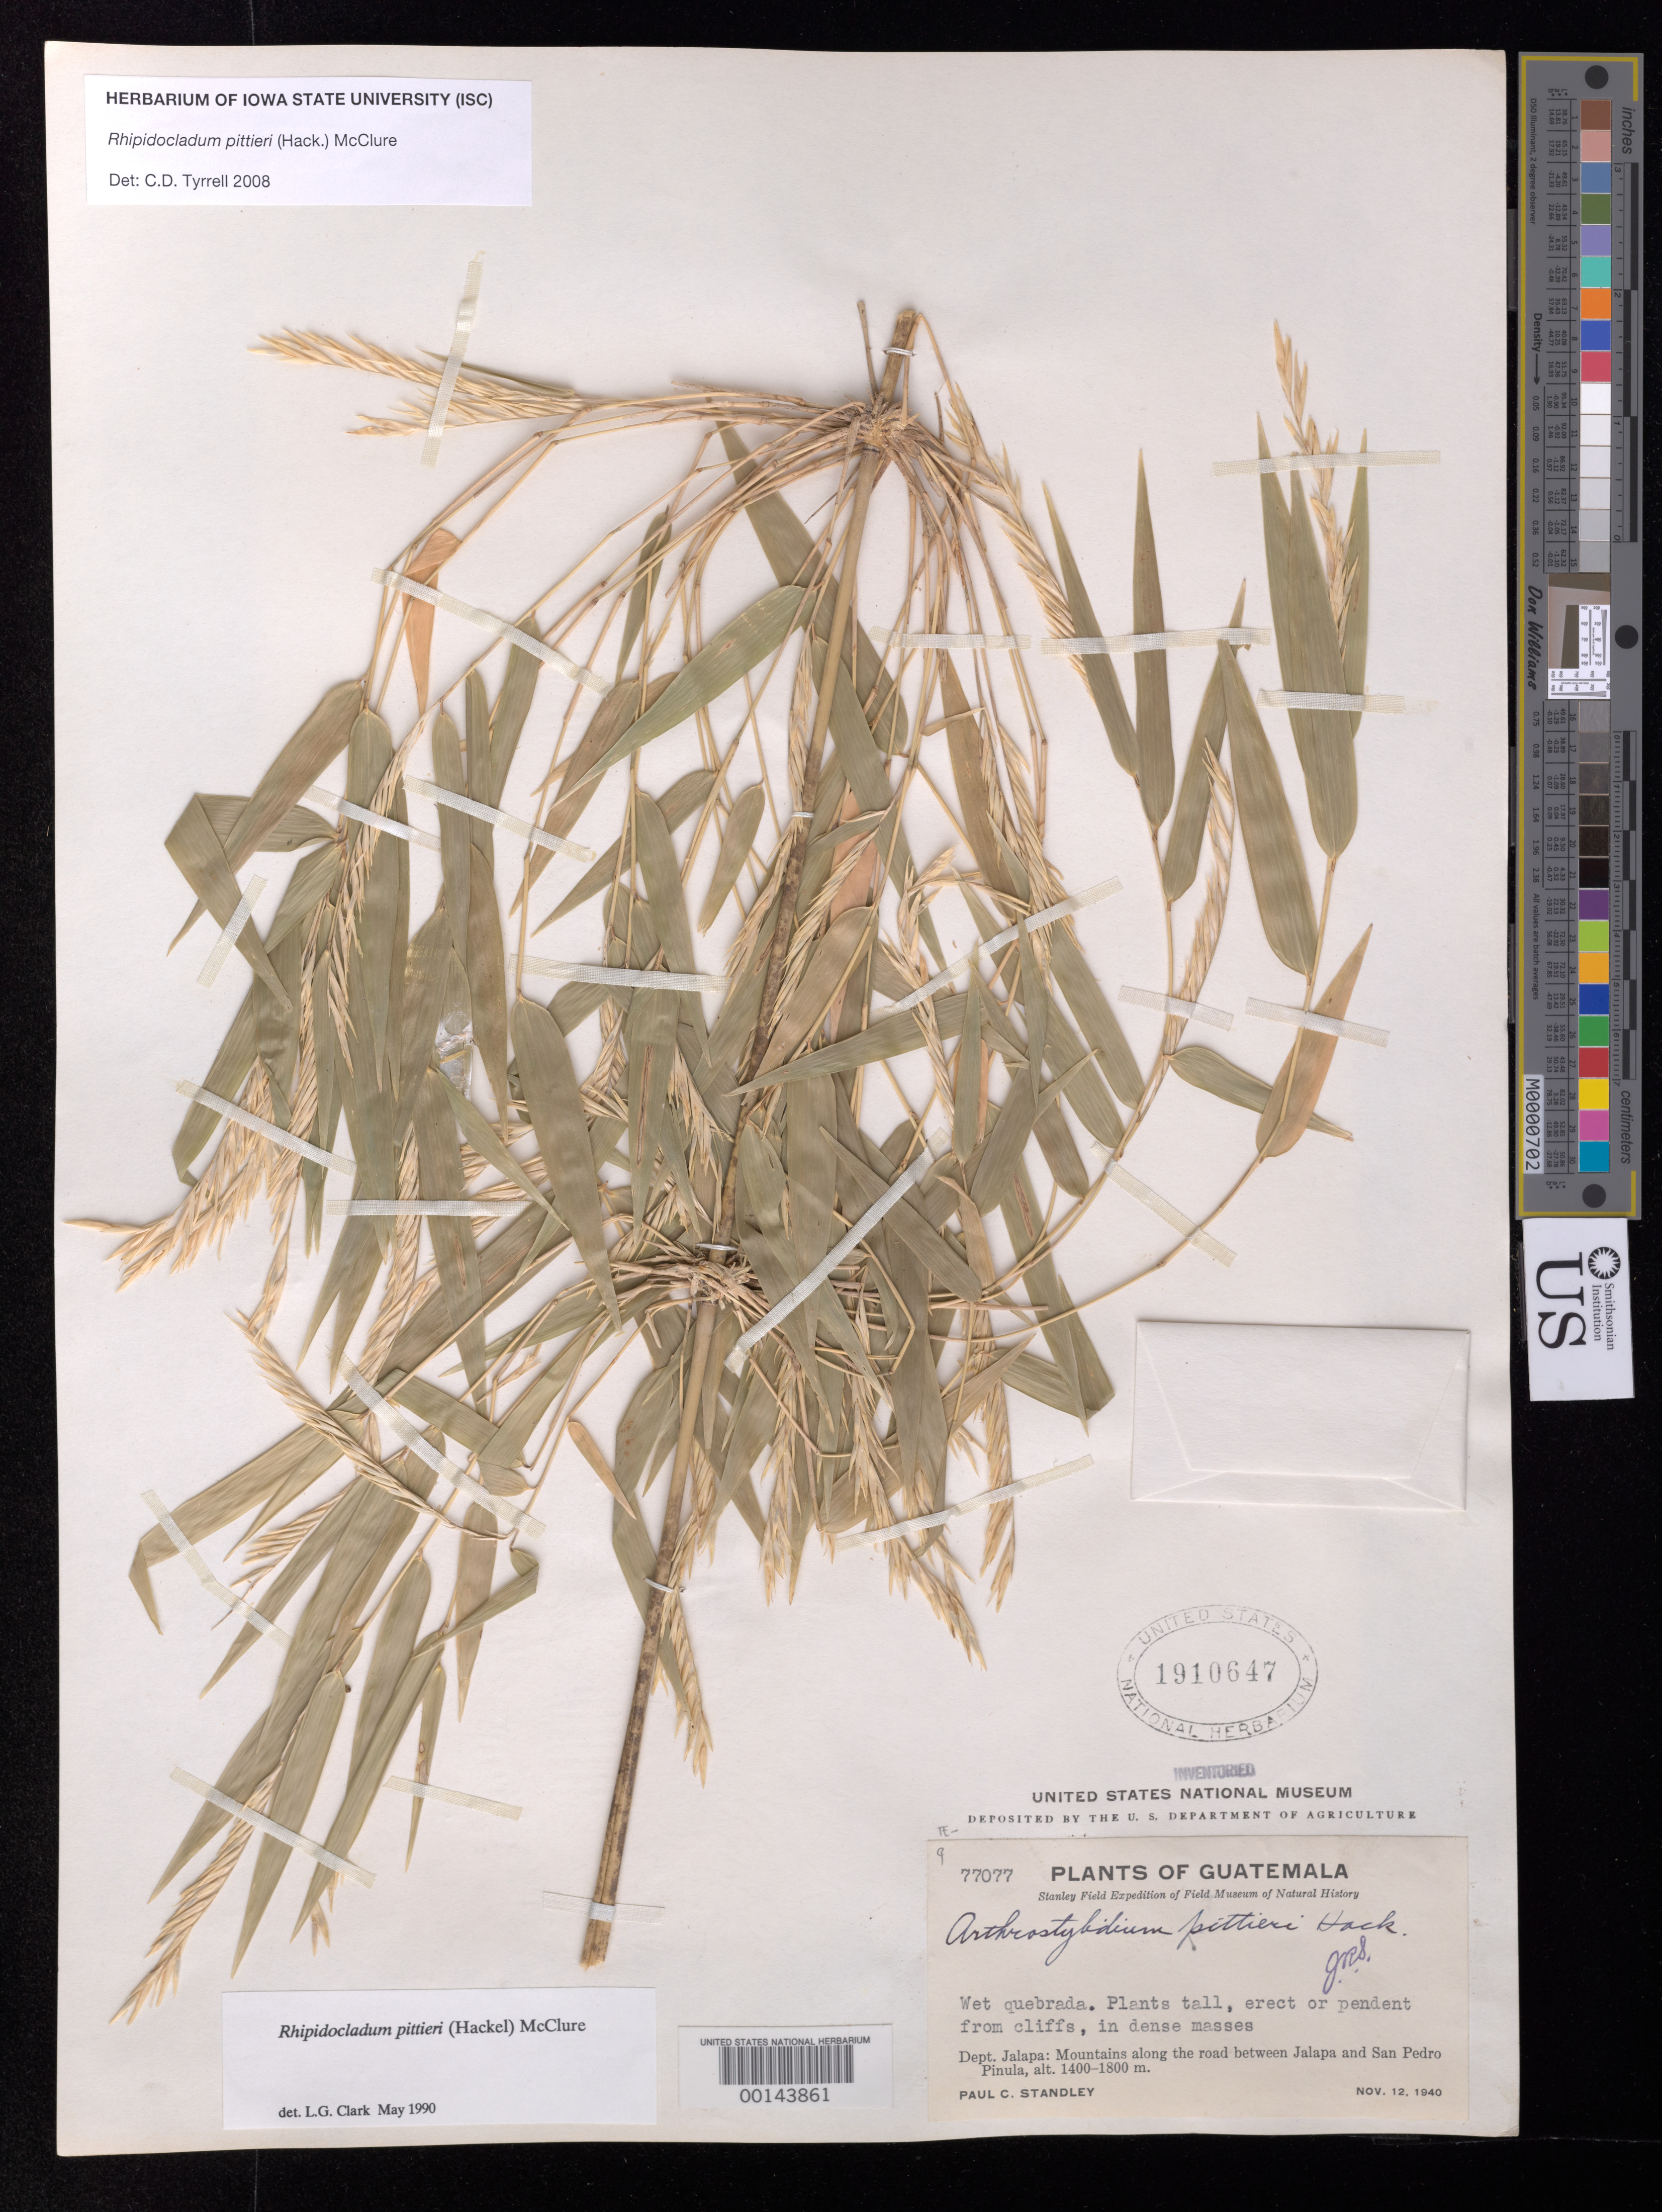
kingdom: Plantae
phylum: Tracheophyta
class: Liliopsida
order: Poales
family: Poaceae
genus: Rhipidocladum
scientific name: Rhipidocladum pittieri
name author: (J. Hack.) McClure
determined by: Tyrrell, C. D.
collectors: P. C. Standley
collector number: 77077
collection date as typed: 12 Nov 1940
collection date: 1940-11-12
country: Guatemala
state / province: Jalapa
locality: Jalapa / San Pedro Pinula Mtn.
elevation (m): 1400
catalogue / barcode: US 1910647